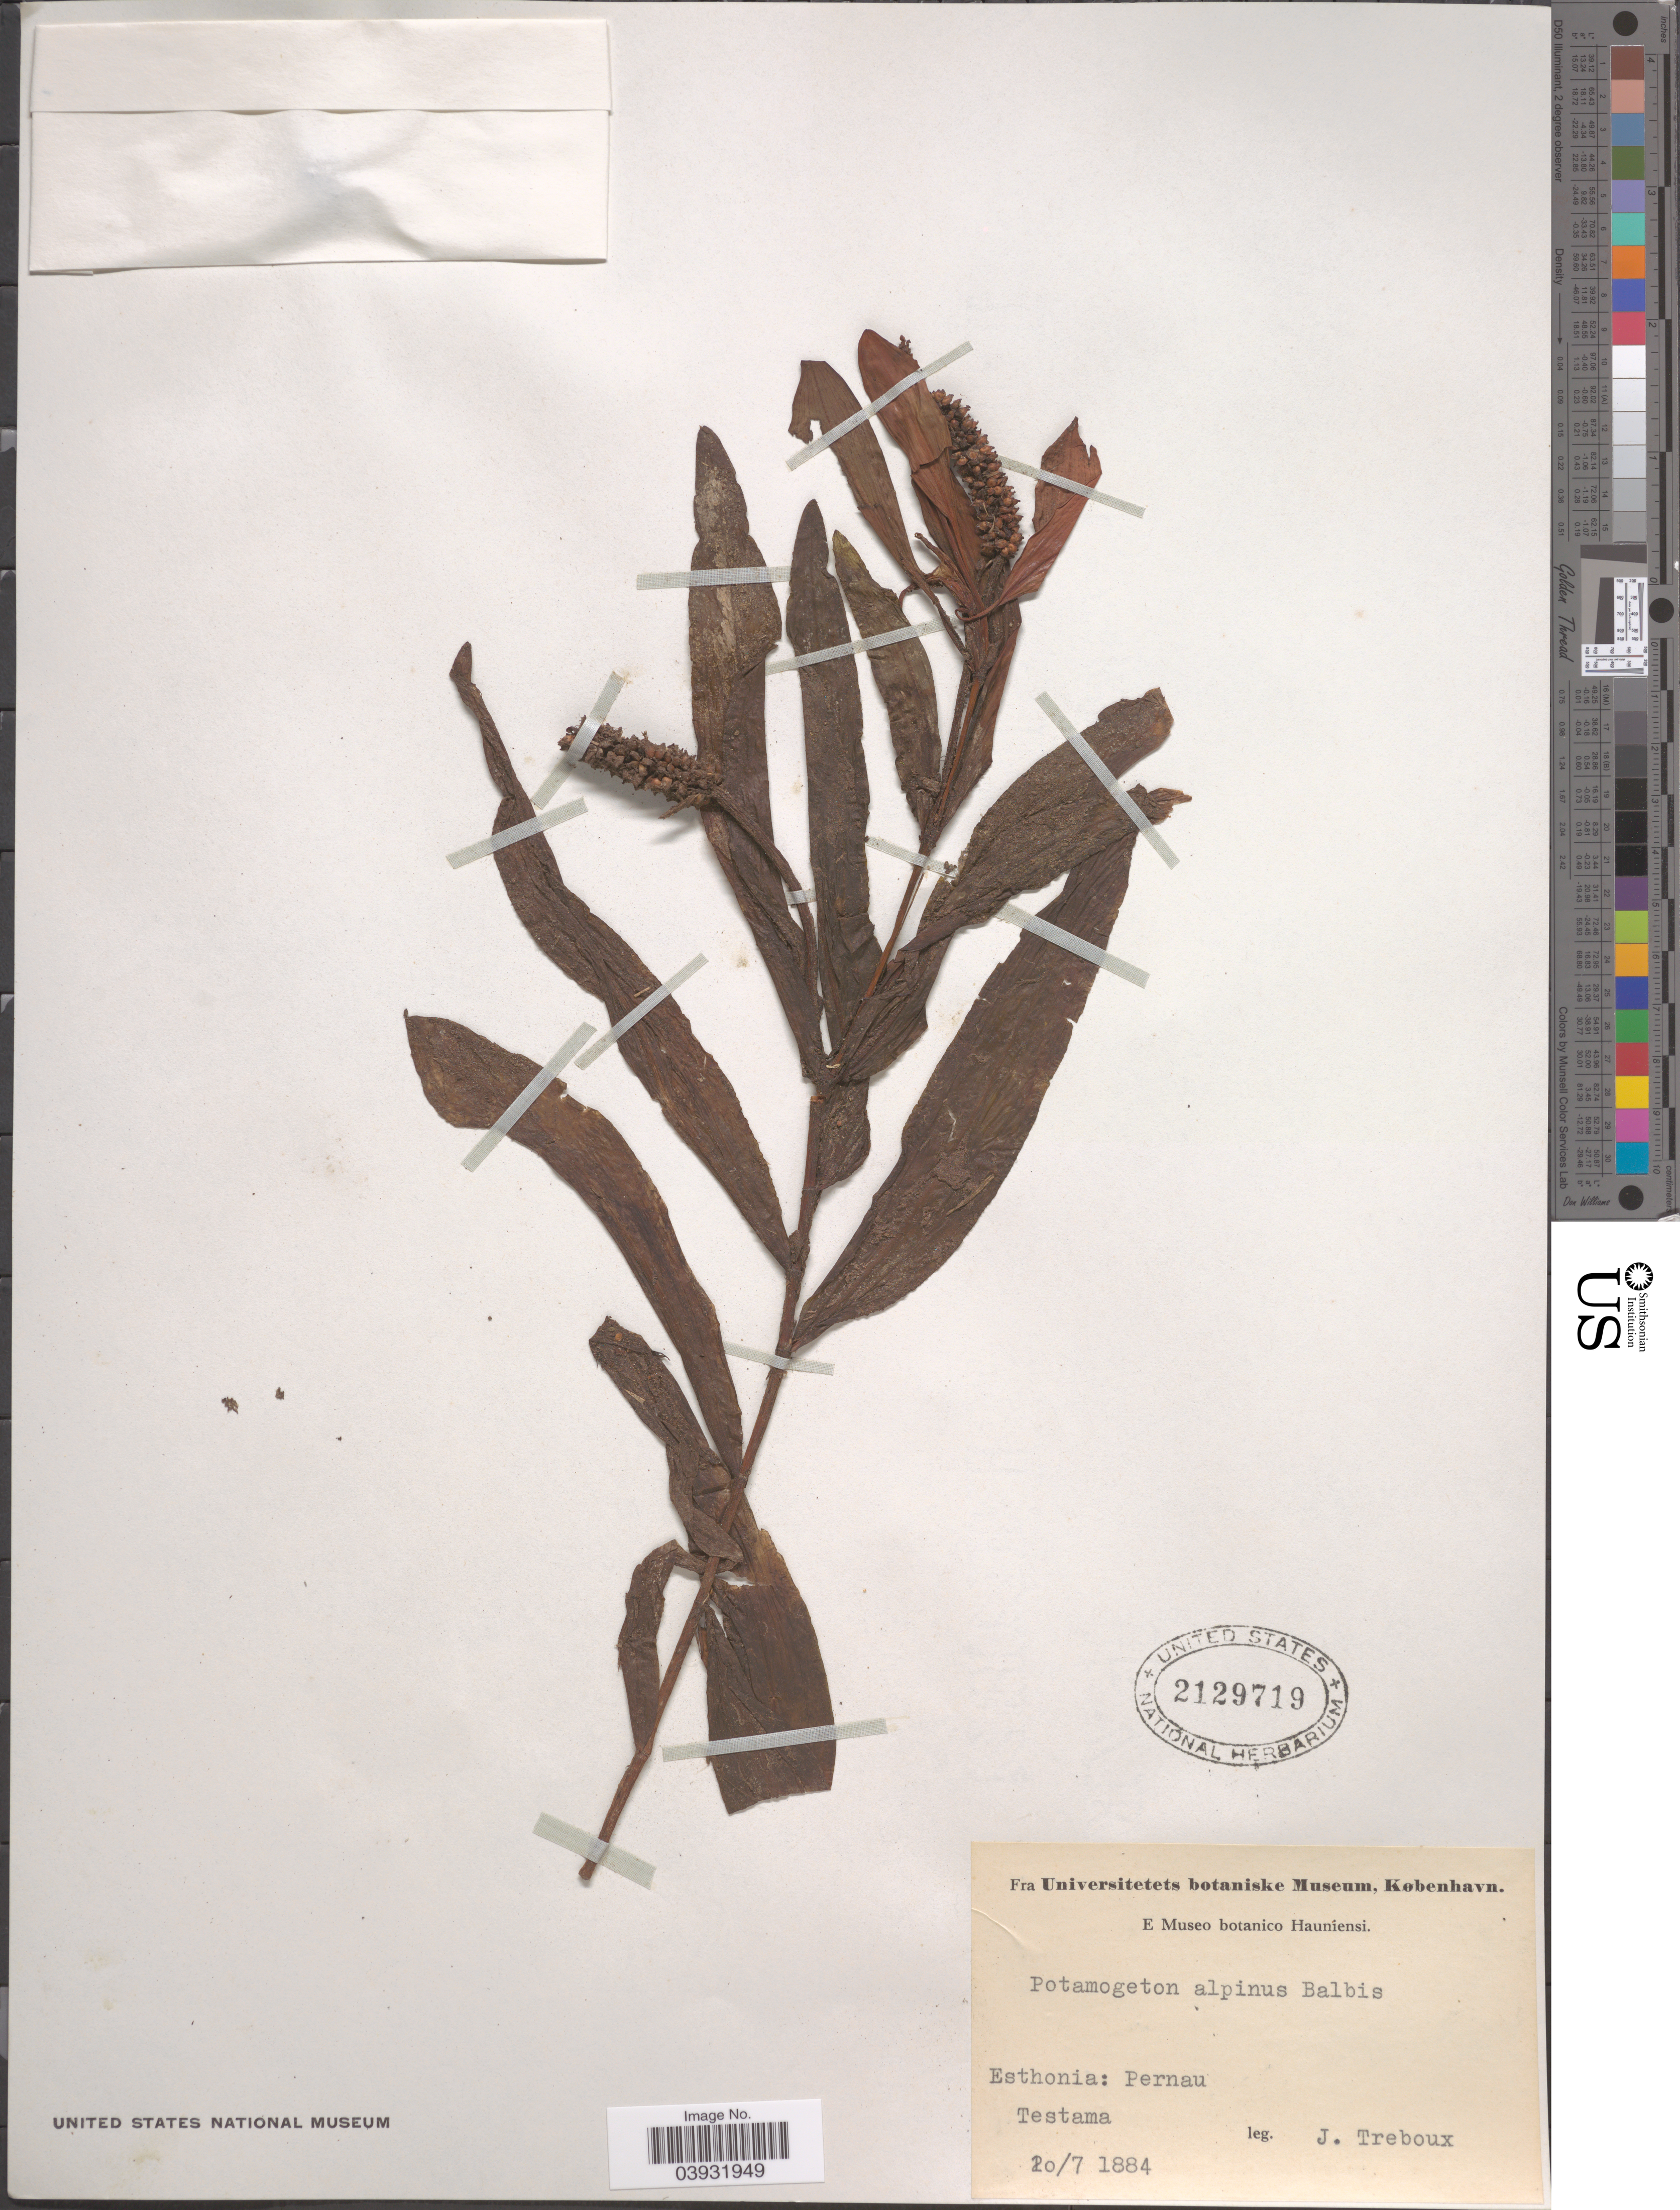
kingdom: Plantae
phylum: Tracheophyta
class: Liliopsida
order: Alismatales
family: Potamogetonaceae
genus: Potamogeton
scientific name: Potamogeton alpinus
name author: Balb.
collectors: J. Treboux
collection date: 1884-07-20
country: Estonia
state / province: Pärnumaa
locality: Esthonia: Pernau. Testama.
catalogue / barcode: US 2129719